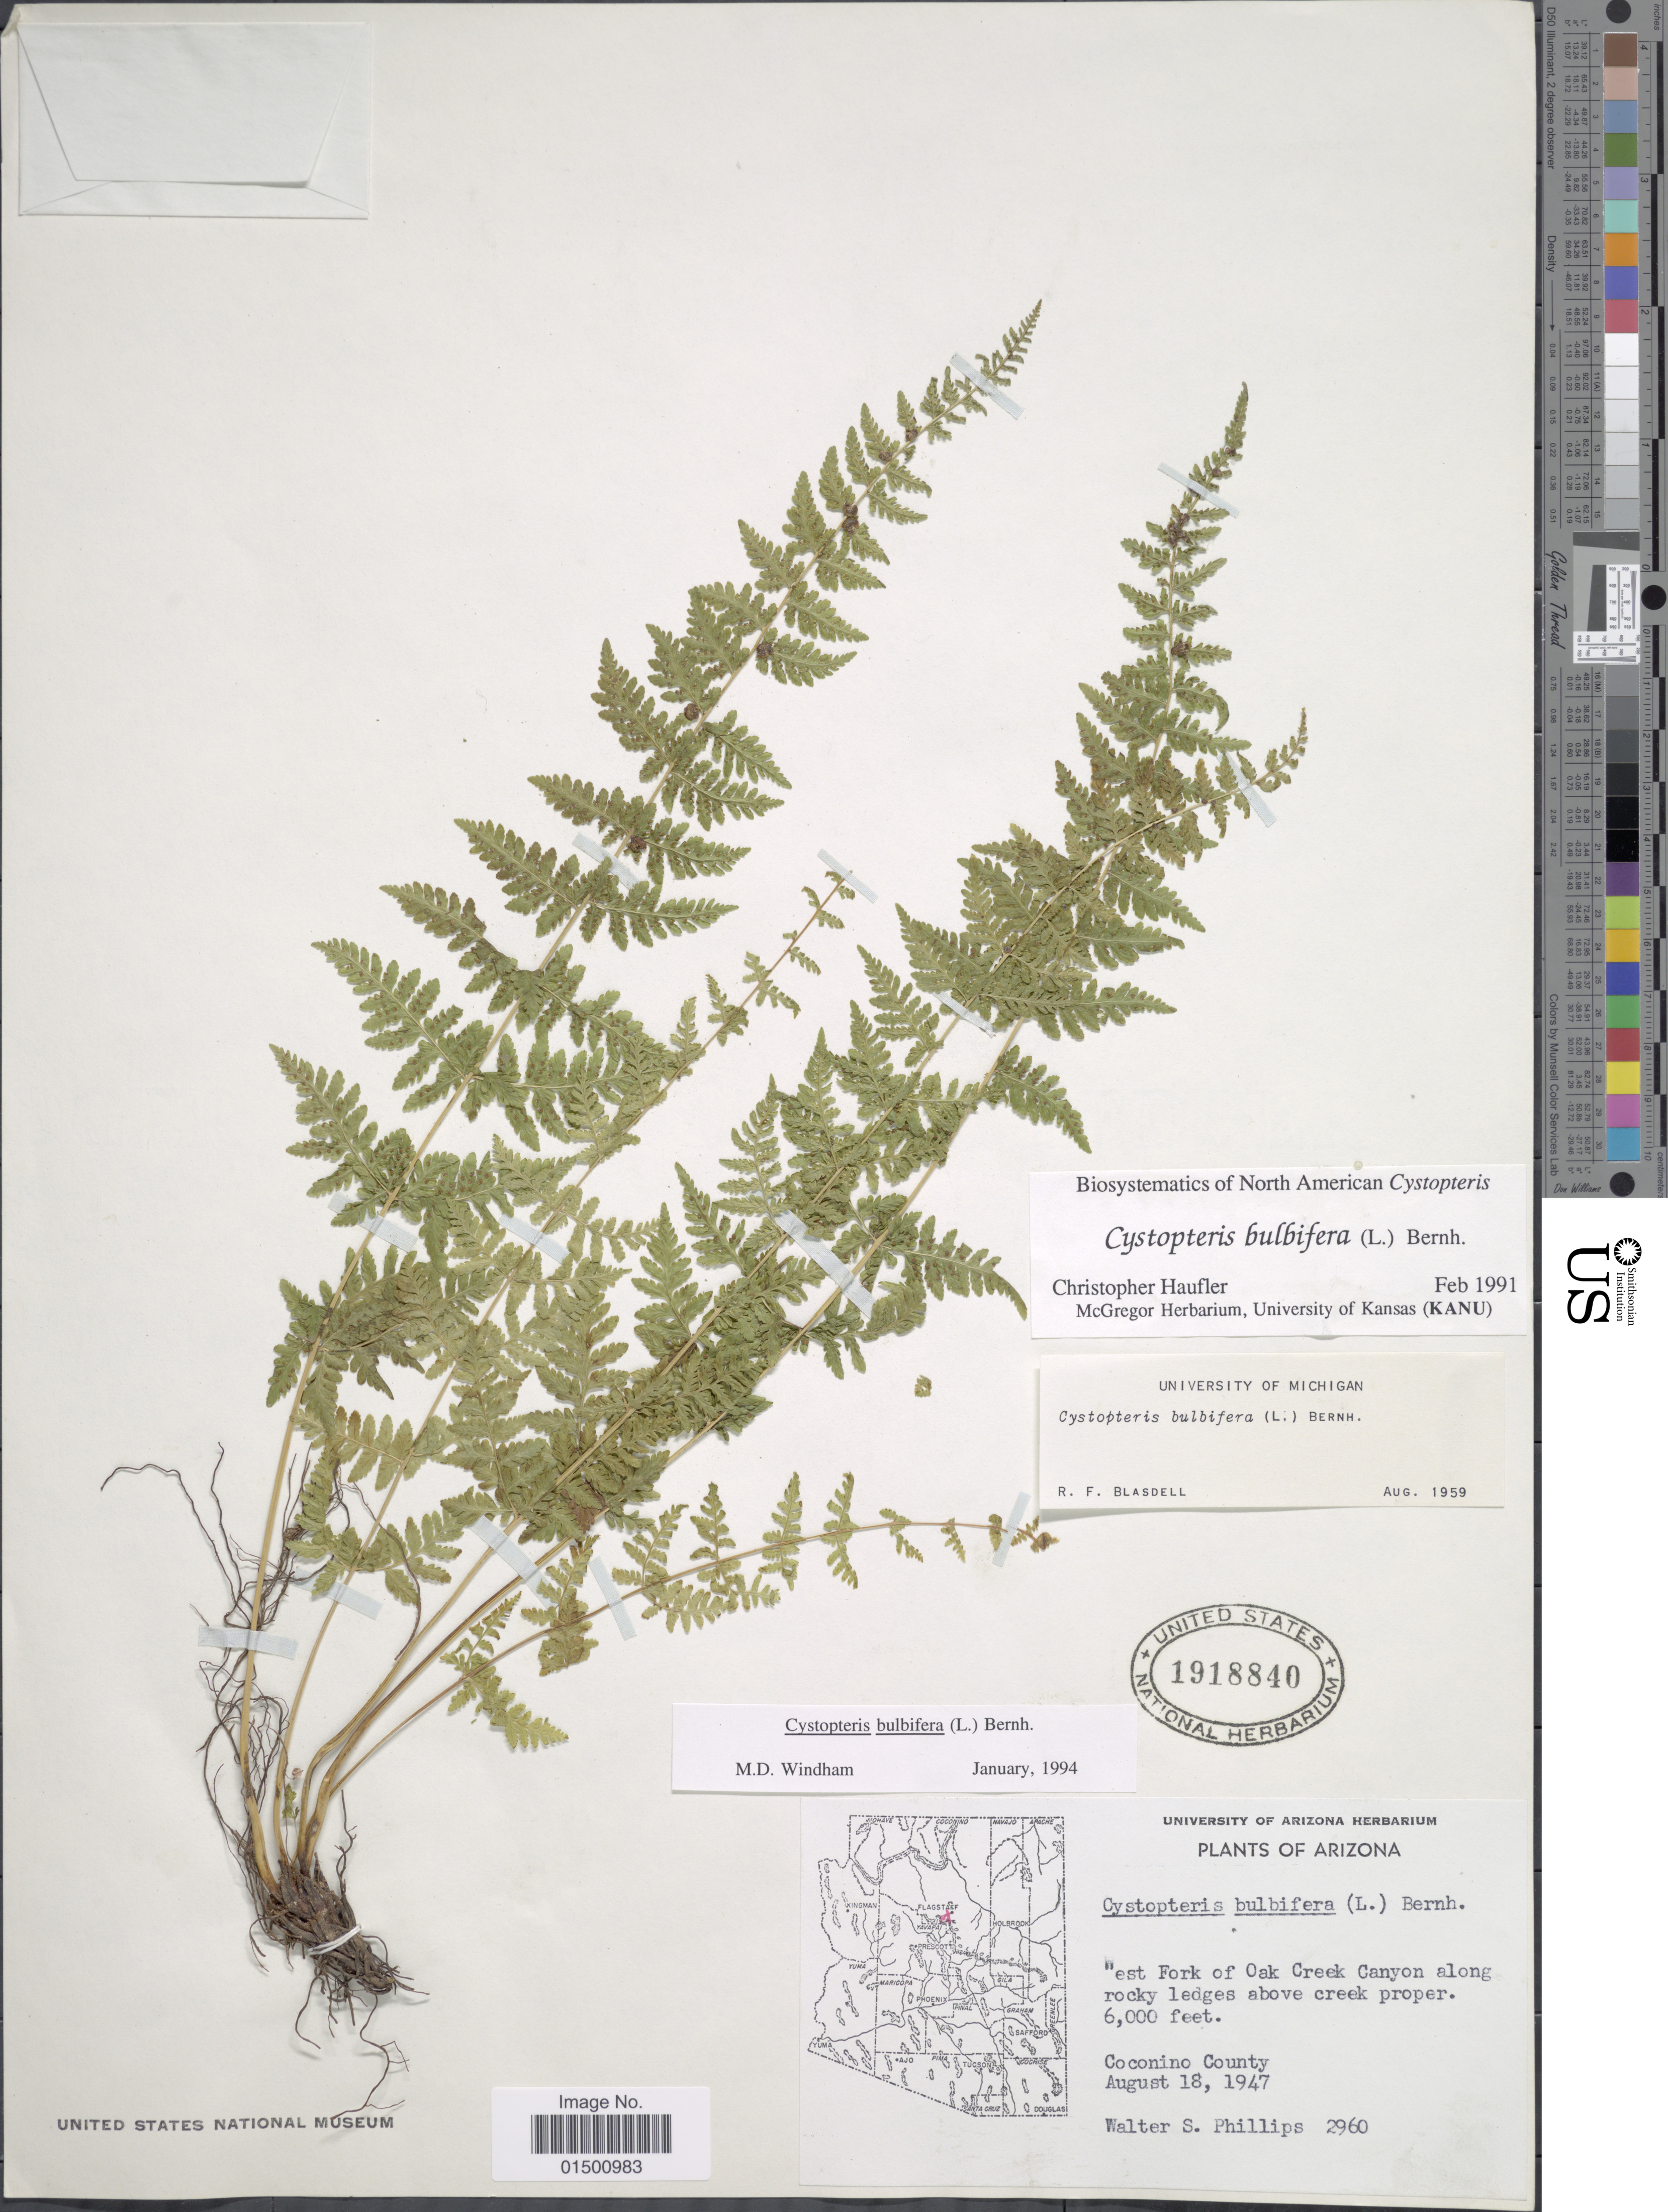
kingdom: Plantae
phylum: Tracheophyta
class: Polypodiopsida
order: Polypodiales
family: Cystopteridaceae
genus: Cystopteris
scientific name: Cystopteris bulbifera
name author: (L.) Bernh.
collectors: W. S. Phillips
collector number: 2960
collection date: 1947-08-18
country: United States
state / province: Arizona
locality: West Fork of Oak Creek Canyon along rocky ledges above creek proper, Coconino County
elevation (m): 1829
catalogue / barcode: US 1918840